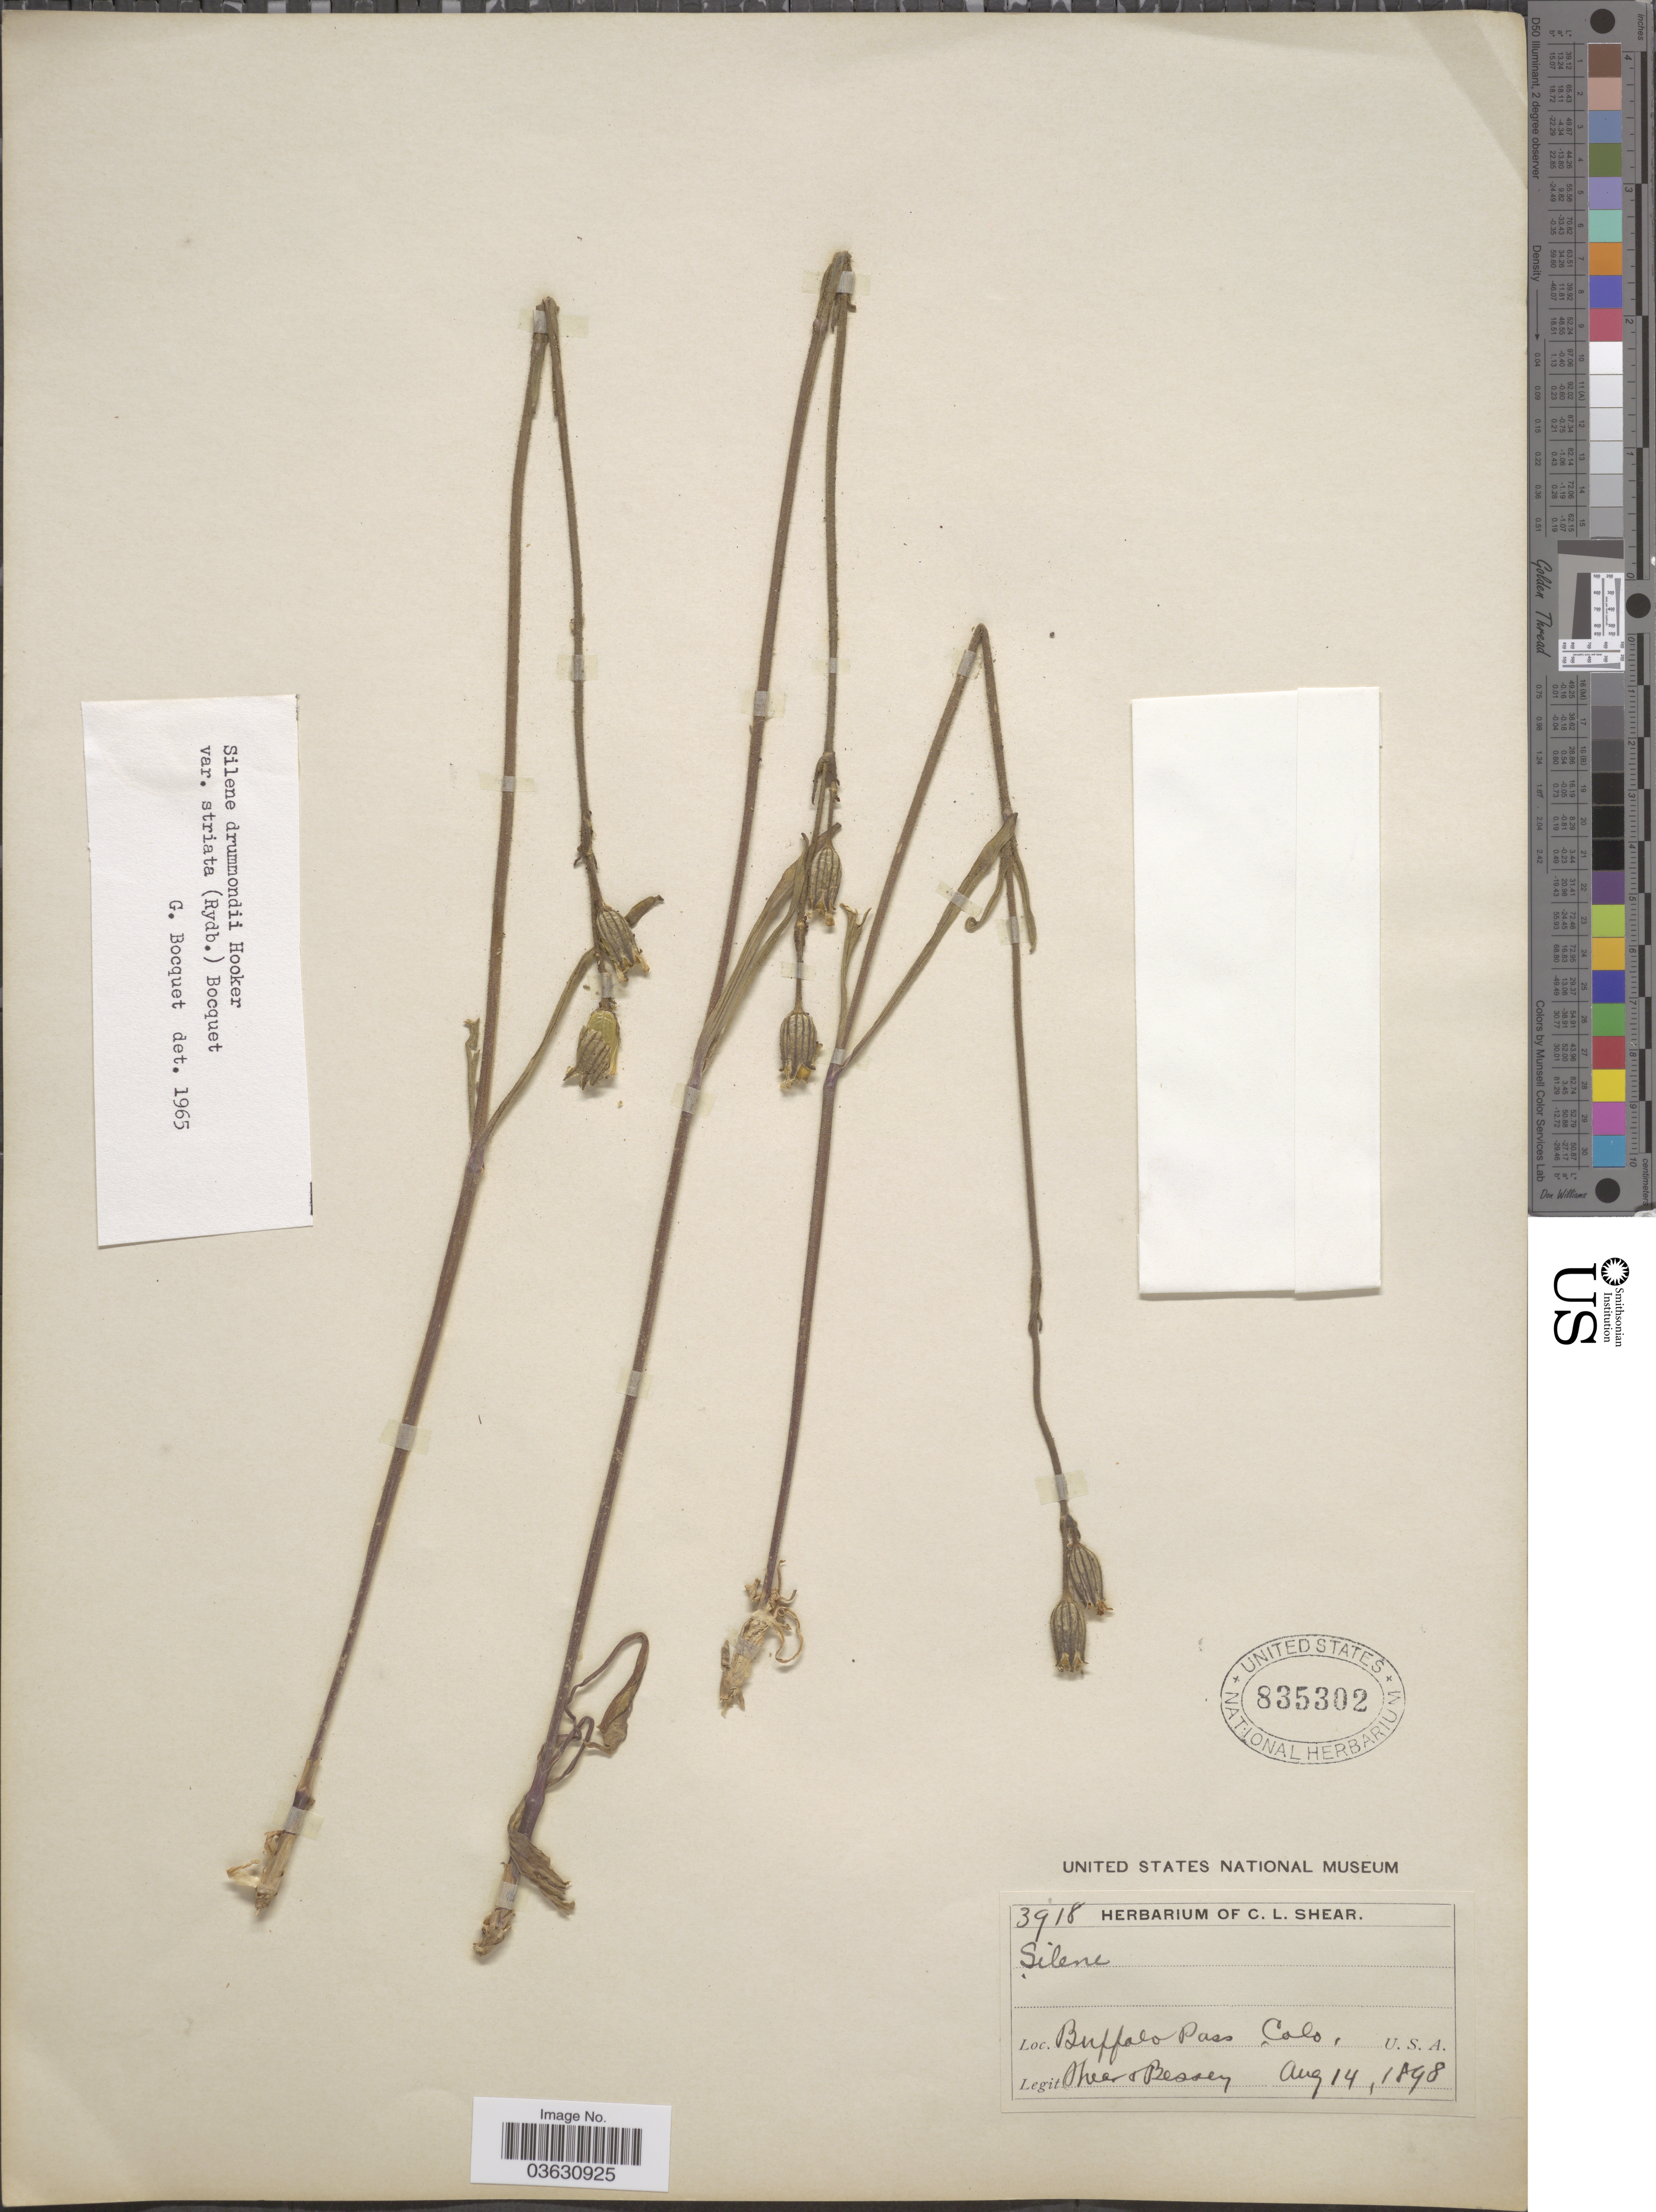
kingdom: Plantae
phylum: Tracheophyta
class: Magnoliopsida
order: Caryophyllales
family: Caryophyllaceae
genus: Silene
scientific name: Silene drummondii var. striata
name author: (Rydb.) Bocquet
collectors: C. L. Shear & -. Bessey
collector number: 3918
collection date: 1898-08-14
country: United States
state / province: Colorado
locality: Buffalo Pass.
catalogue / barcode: US 835302